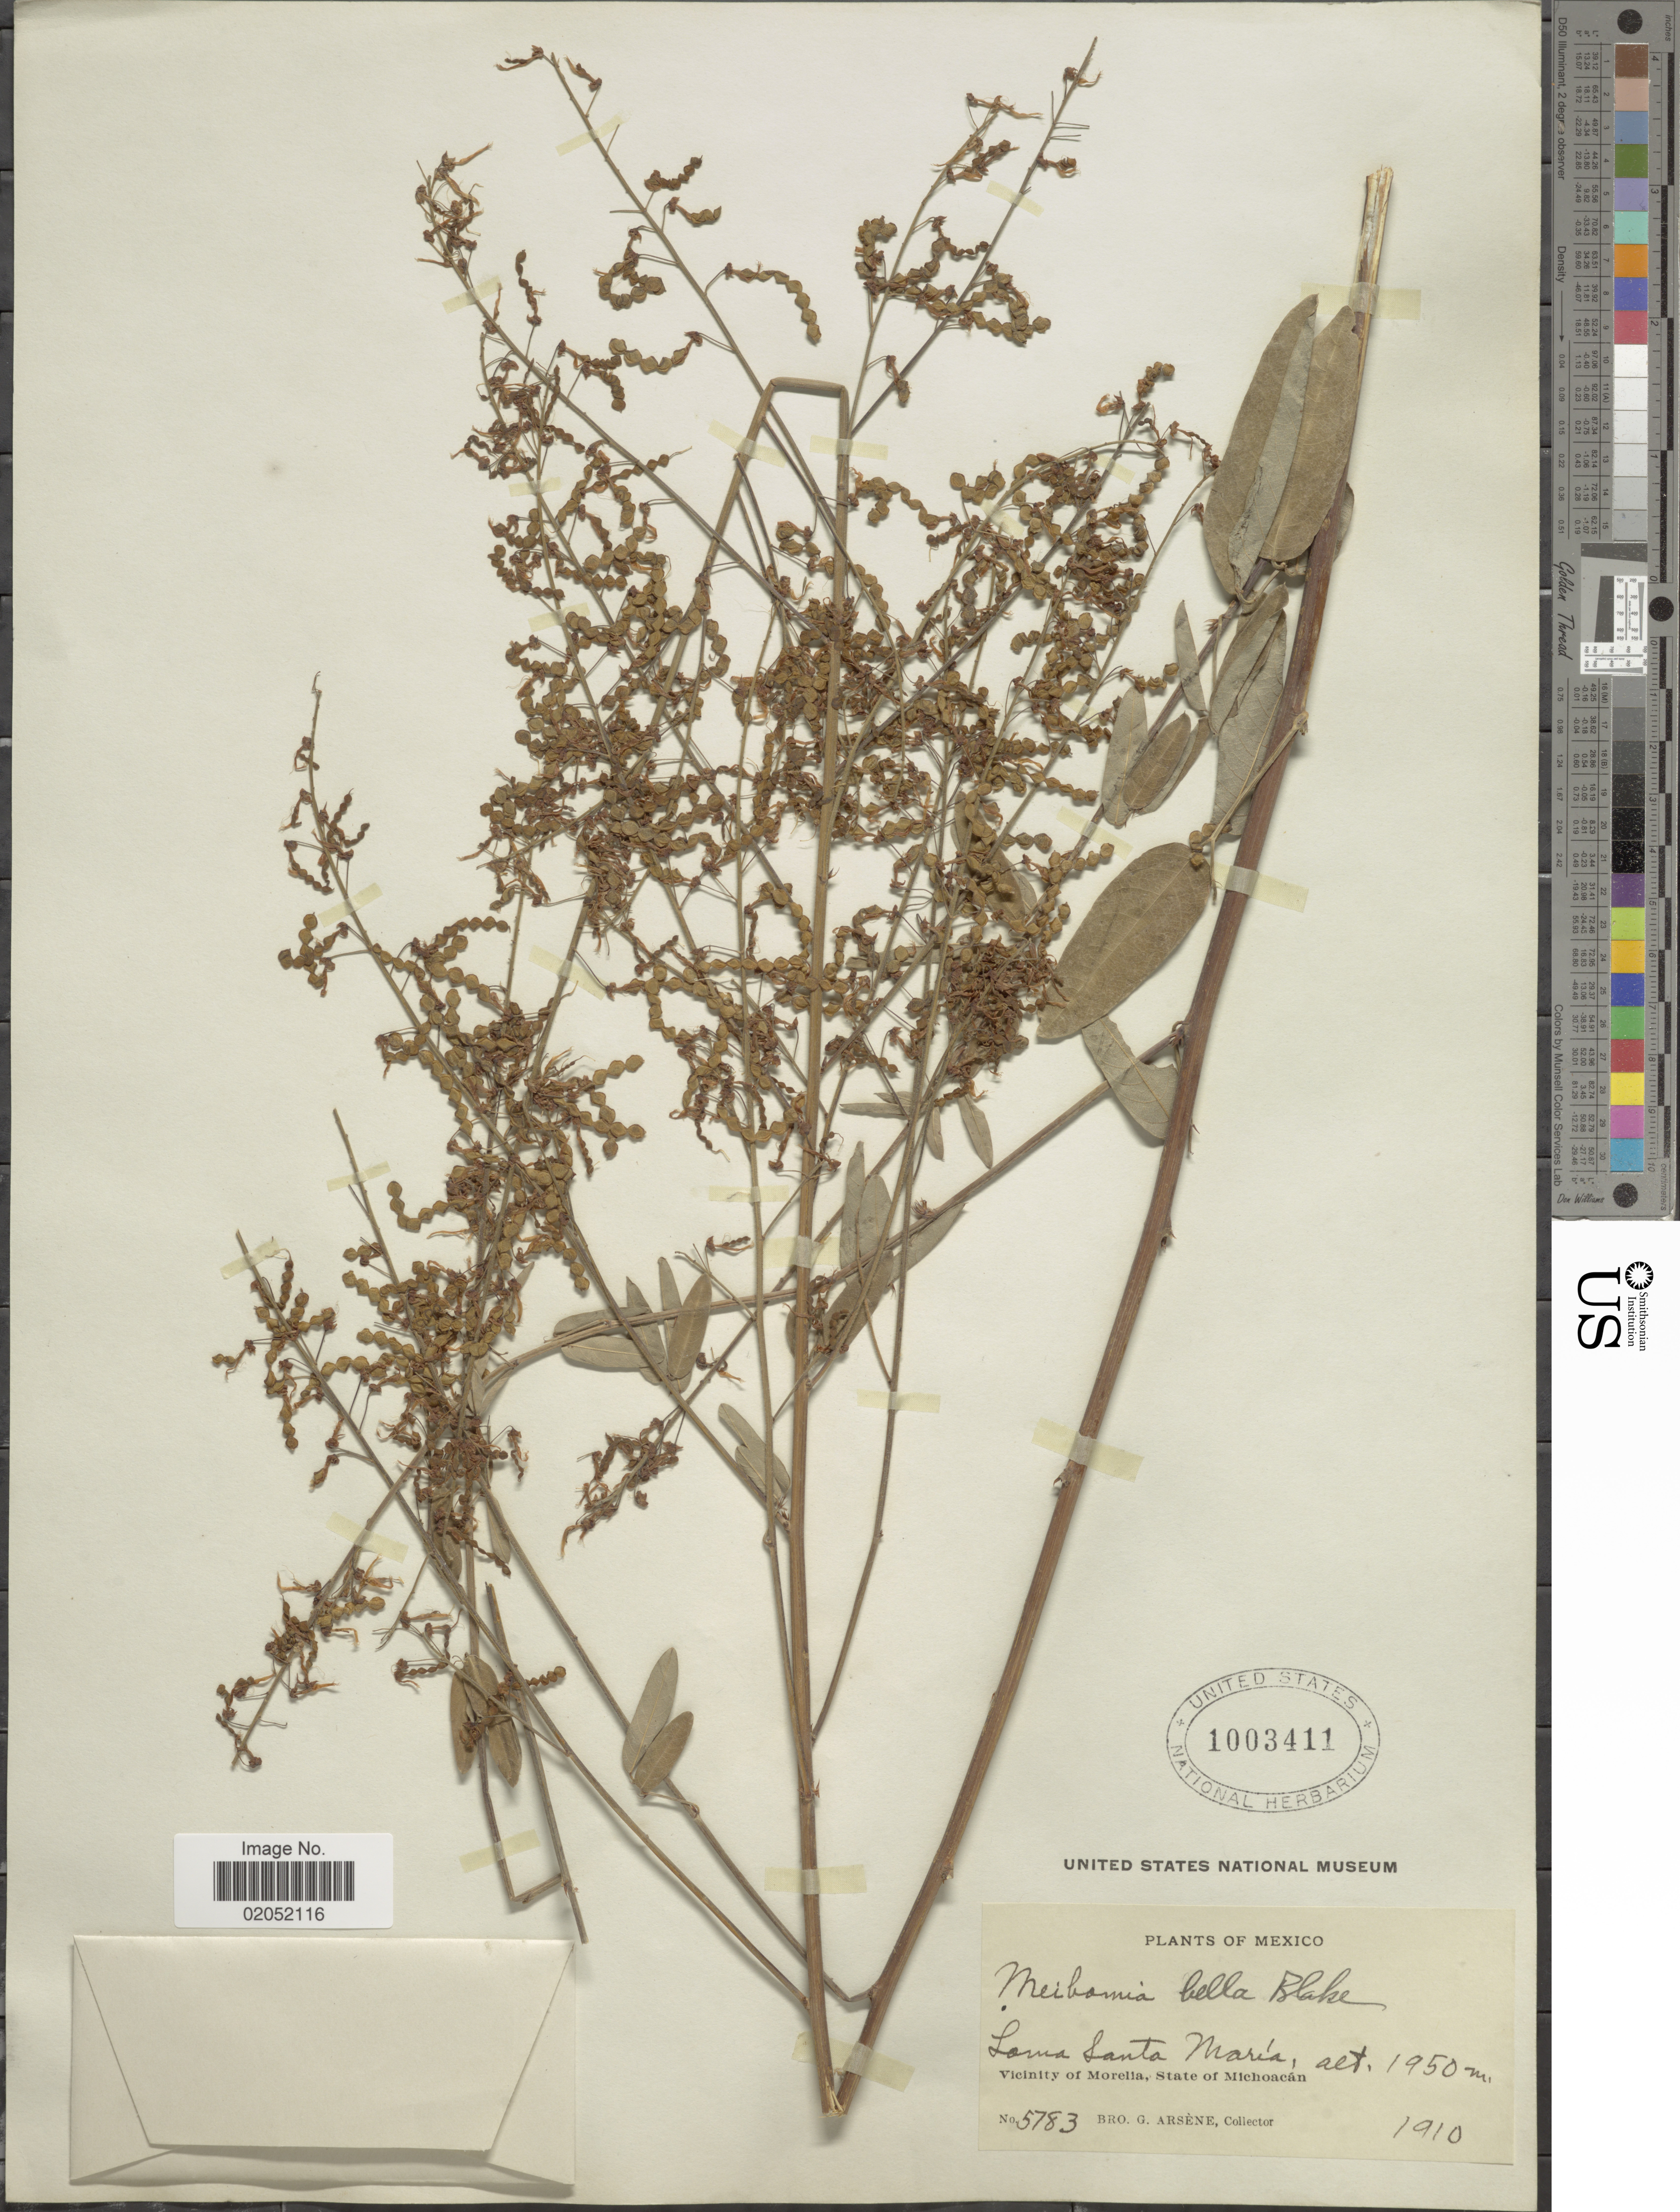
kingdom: Plantae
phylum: Tracheophyta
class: Magnoliopsida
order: Fabales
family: Fabaceae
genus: Desmodium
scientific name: Desmodium bellum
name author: (S.F. Blake) B.G. Schub.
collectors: Bro. G. Arsène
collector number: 5783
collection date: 1910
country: Mexico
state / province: Michoacán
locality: Loma Santa Maria, Viicnity of Morelia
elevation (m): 1950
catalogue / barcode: US 1003411